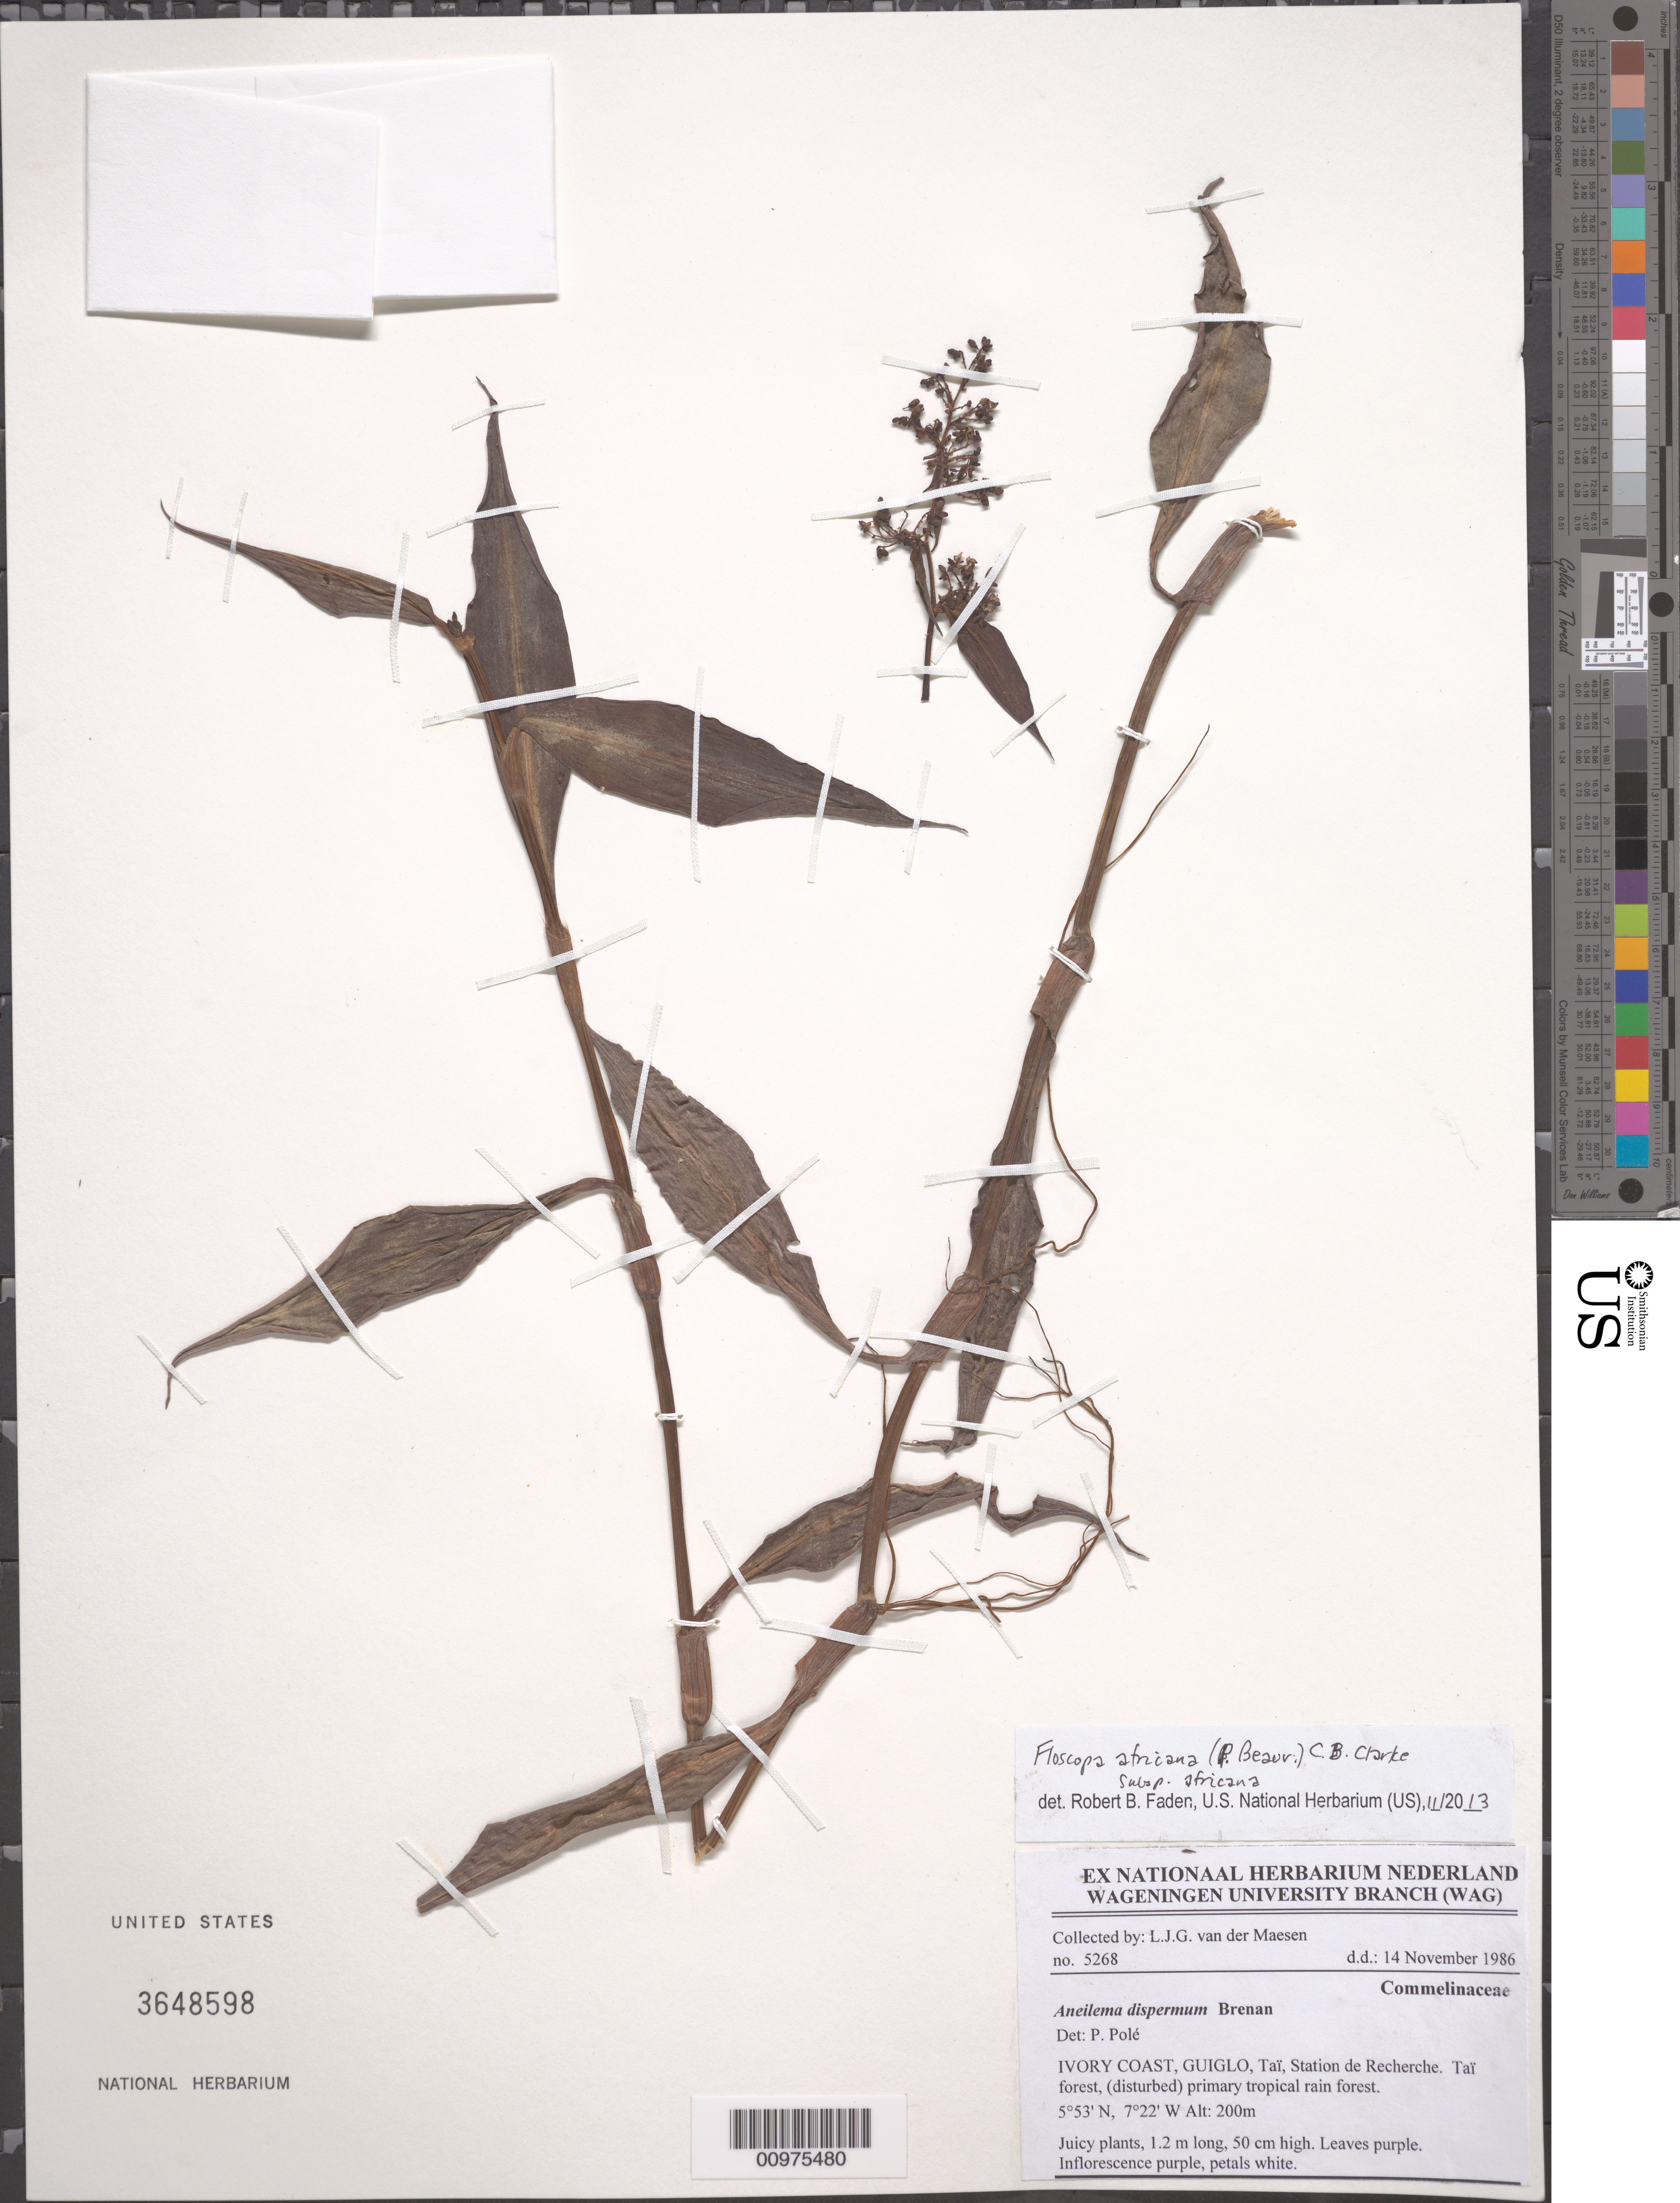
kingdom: Plantae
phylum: Tracheophyta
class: Liliopsida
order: Commelinales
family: Commelinaceae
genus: Floscopa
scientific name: Floscopa africana subsp. africana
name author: (P. Beauv.) C.B. Clarke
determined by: Faden, Robert B., (US), Smithsonian Institution - National Museum of Natural History (UNITED STATES)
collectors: L. van der Maesen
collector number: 5268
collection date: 1986-11-14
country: Ivory Coast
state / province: Montagnes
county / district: Cavally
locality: Taï, Station de Recherche.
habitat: Taï forest, (disturbed) primary tropical rain forest.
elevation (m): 200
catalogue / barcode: US 3648598